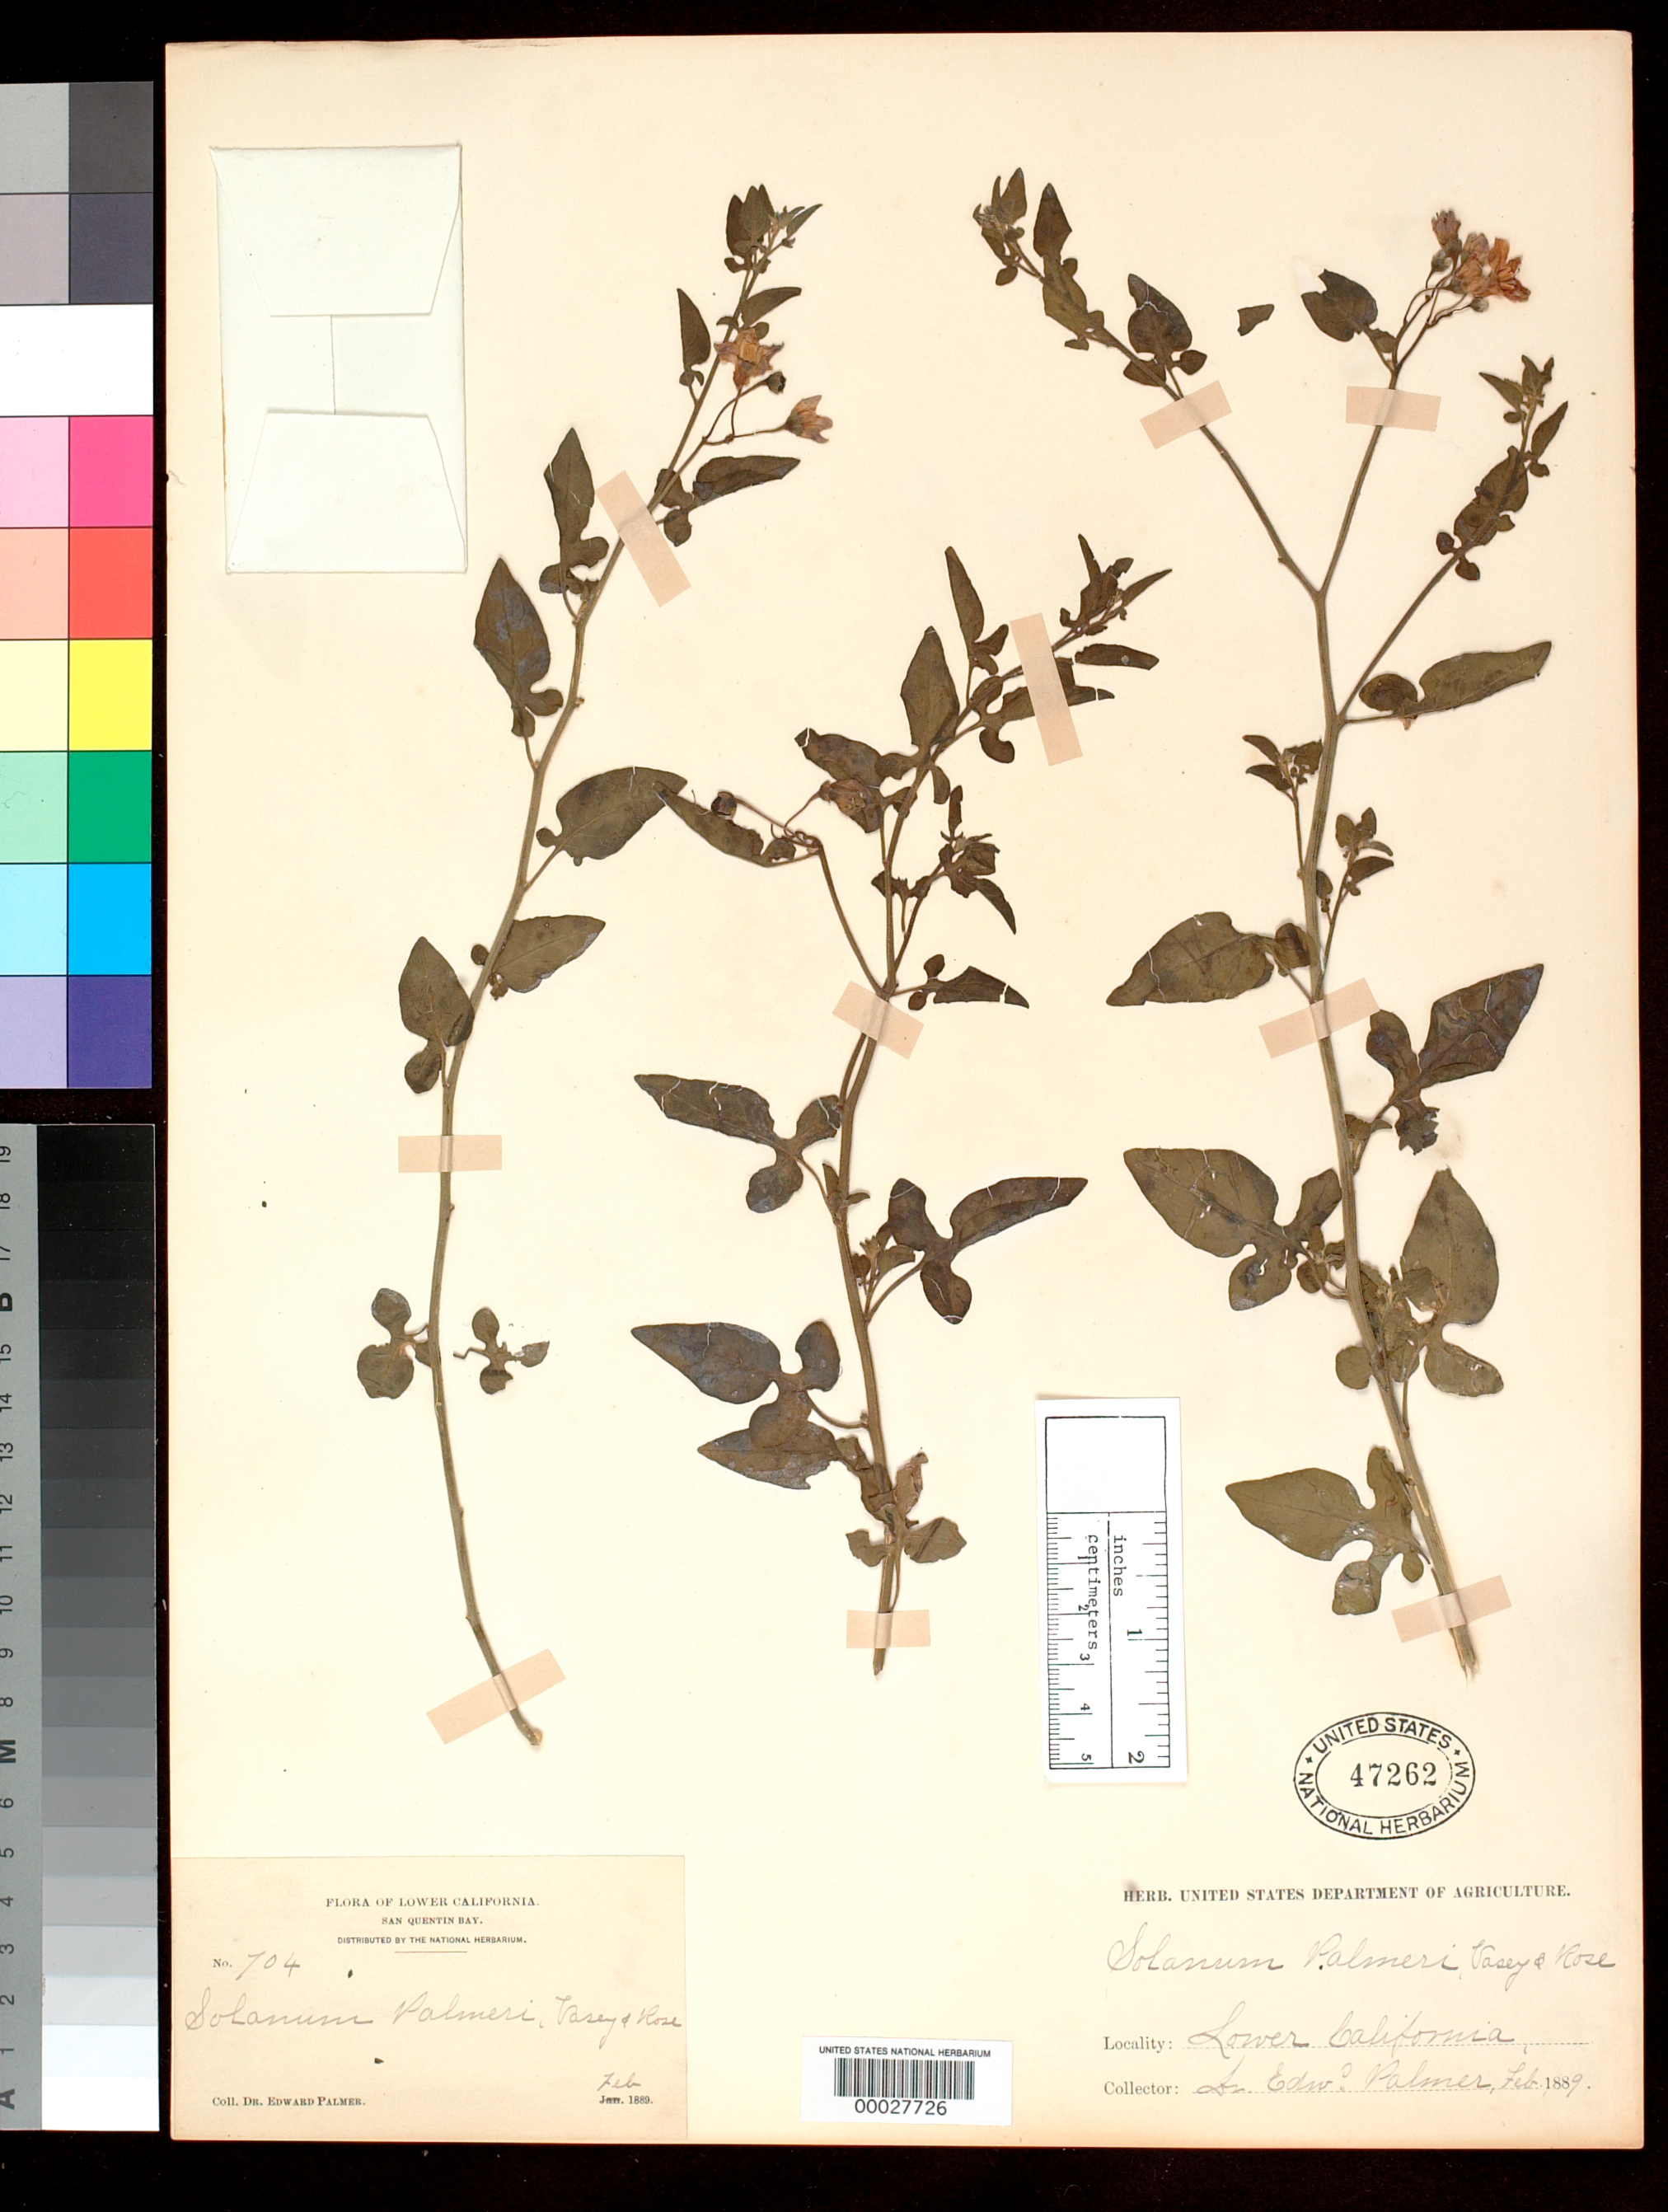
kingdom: Plantae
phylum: Tracheophyta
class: Magnoliopsida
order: Solanales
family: Solanaceae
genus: Solanum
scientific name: Solanum palmeri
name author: Vasey & Rose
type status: Type Collection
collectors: E. Palmer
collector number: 704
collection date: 1889-02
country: Mexico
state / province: Baja California Norte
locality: Lower California, San Quentin Bay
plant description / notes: S. Knapp (2013, Phytokeys 22: 291) cites this sheet ("US00027766") as "holotype" in revision but this is one of two original sheets (USNH 00047262, 00047263) from USDA herbarium; neither is identifiable as "holotype".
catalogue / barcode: US 47262